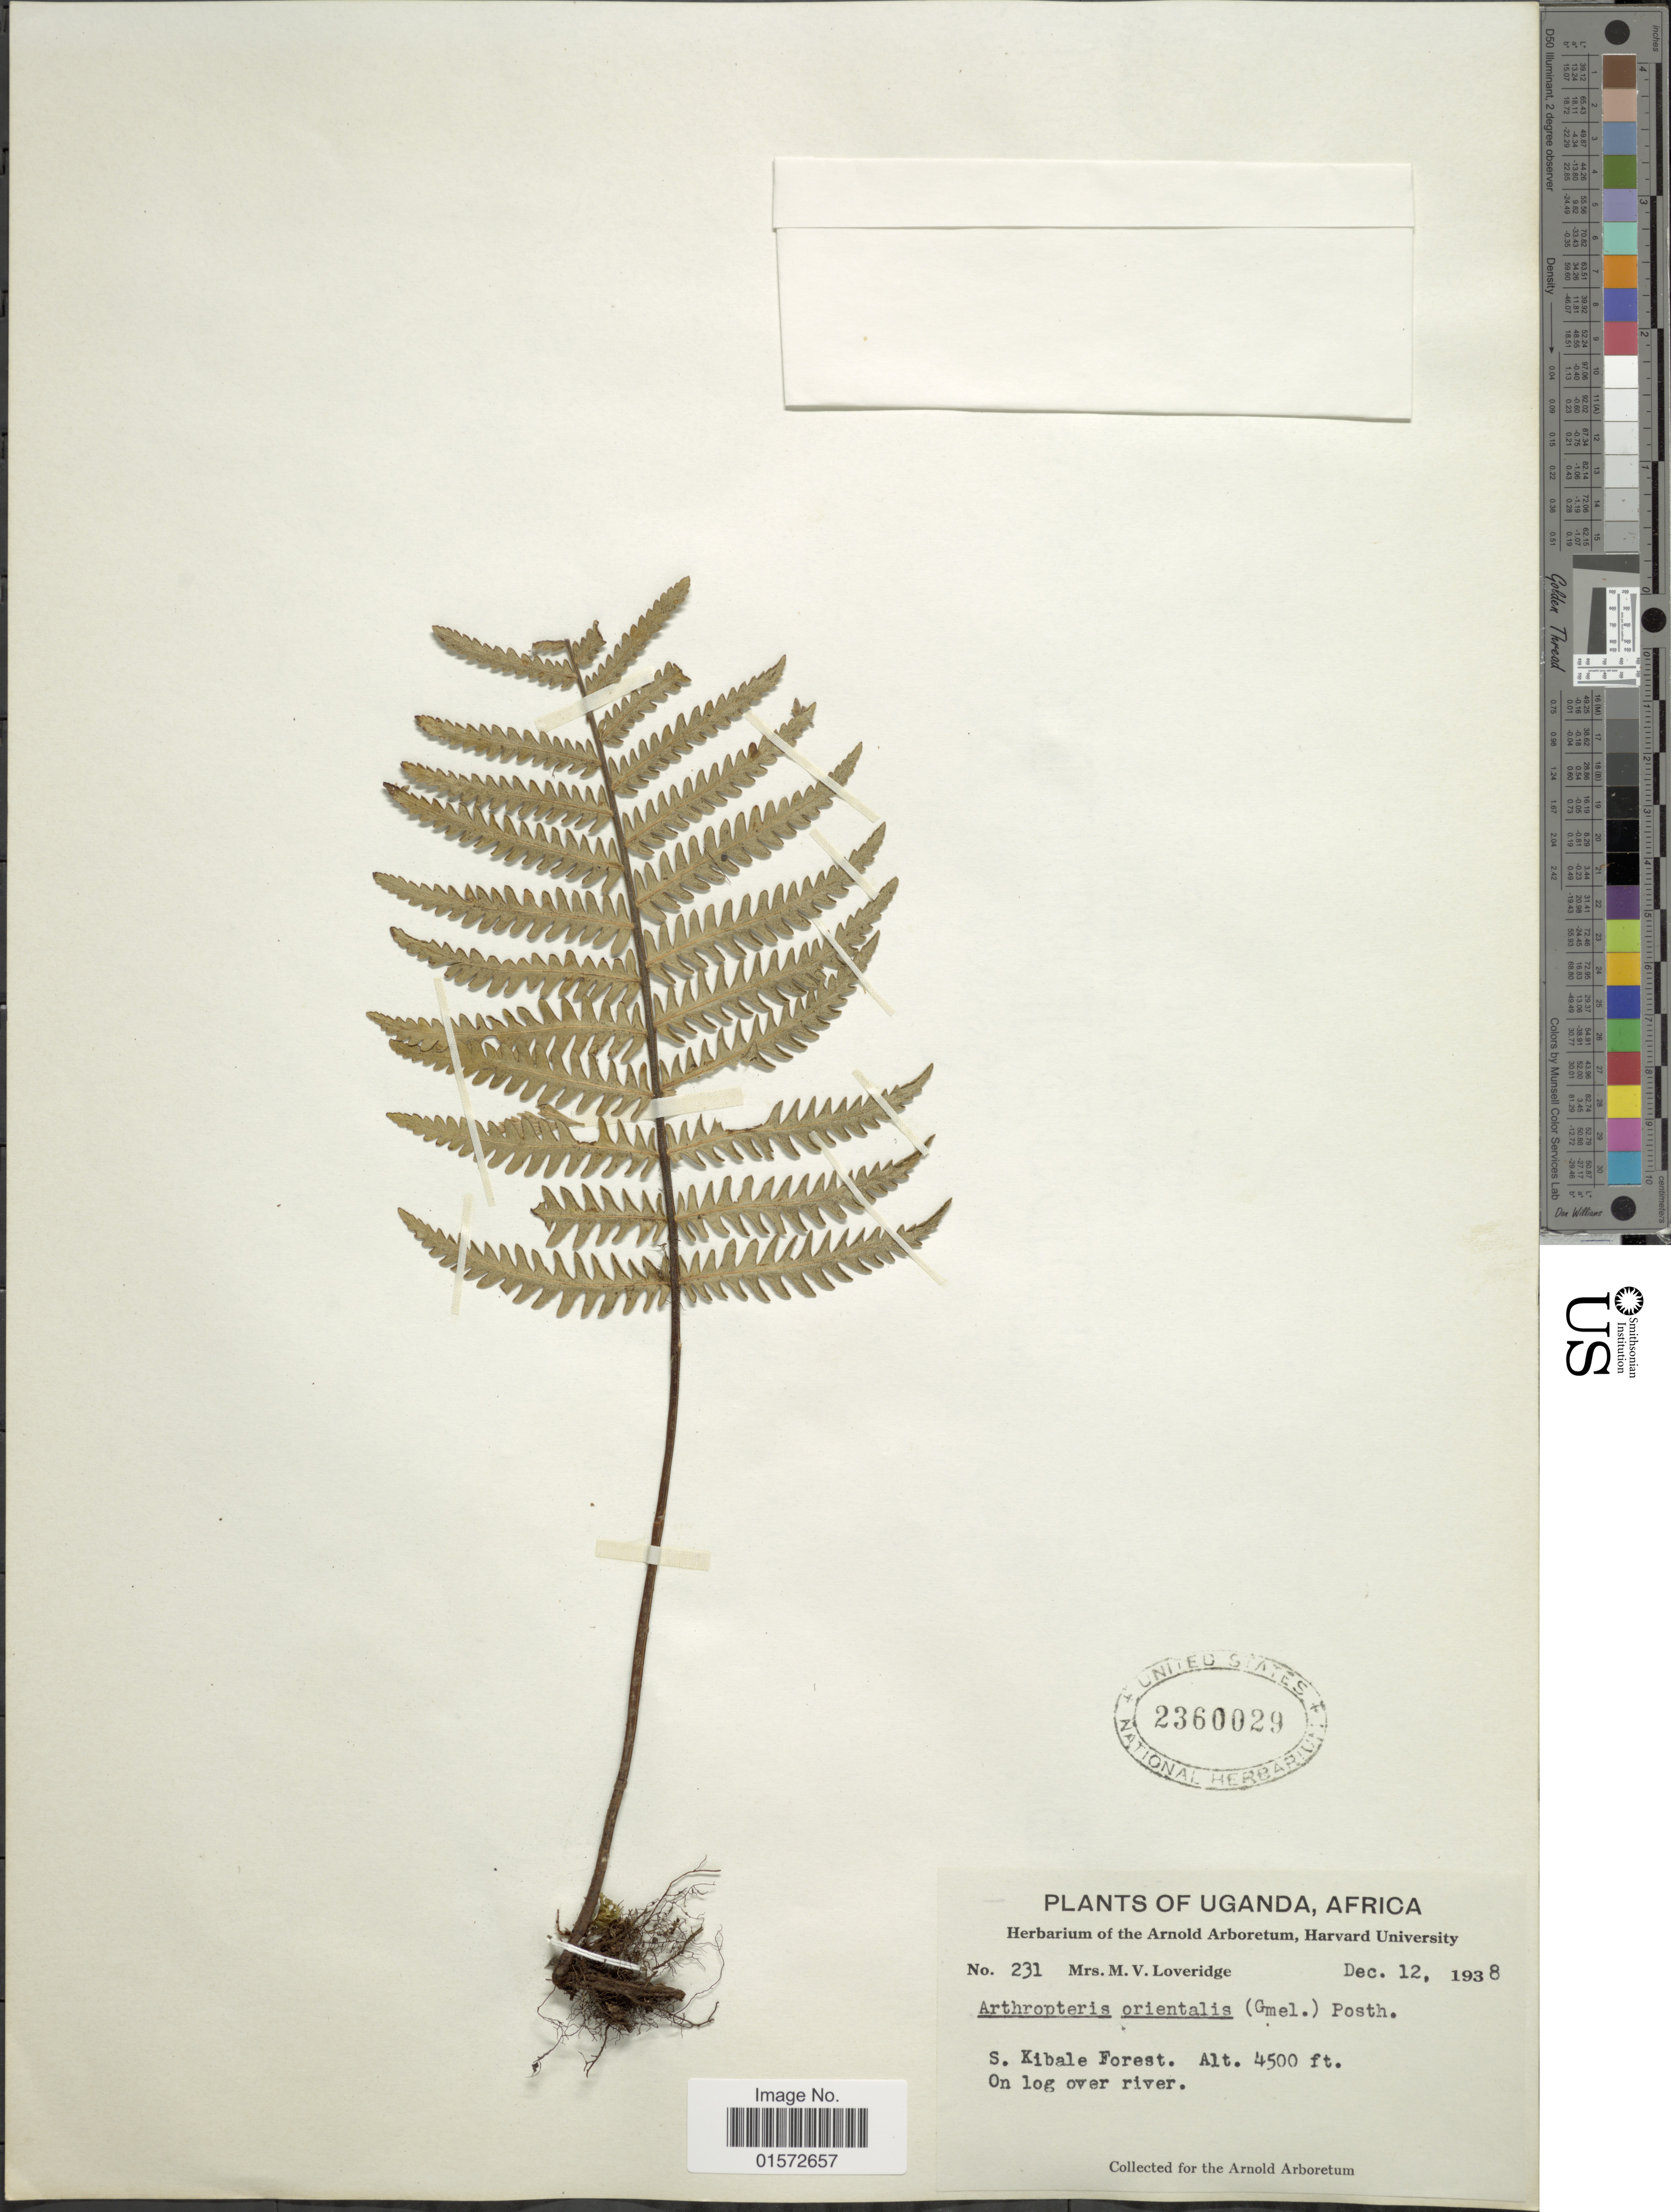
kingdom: Plantae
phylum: Tracheophyta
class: Polypodiopsida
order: Polypodiales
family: Tectariaceae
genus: Arthropteris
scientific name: Arthropteris orientalis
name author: (J.F. Gmel.) Posth.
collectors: M. Loveridge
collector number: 231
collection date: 1938-12-12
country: Uganda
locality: S. KIbale Forest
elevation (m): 1372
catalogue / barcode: US 2360029